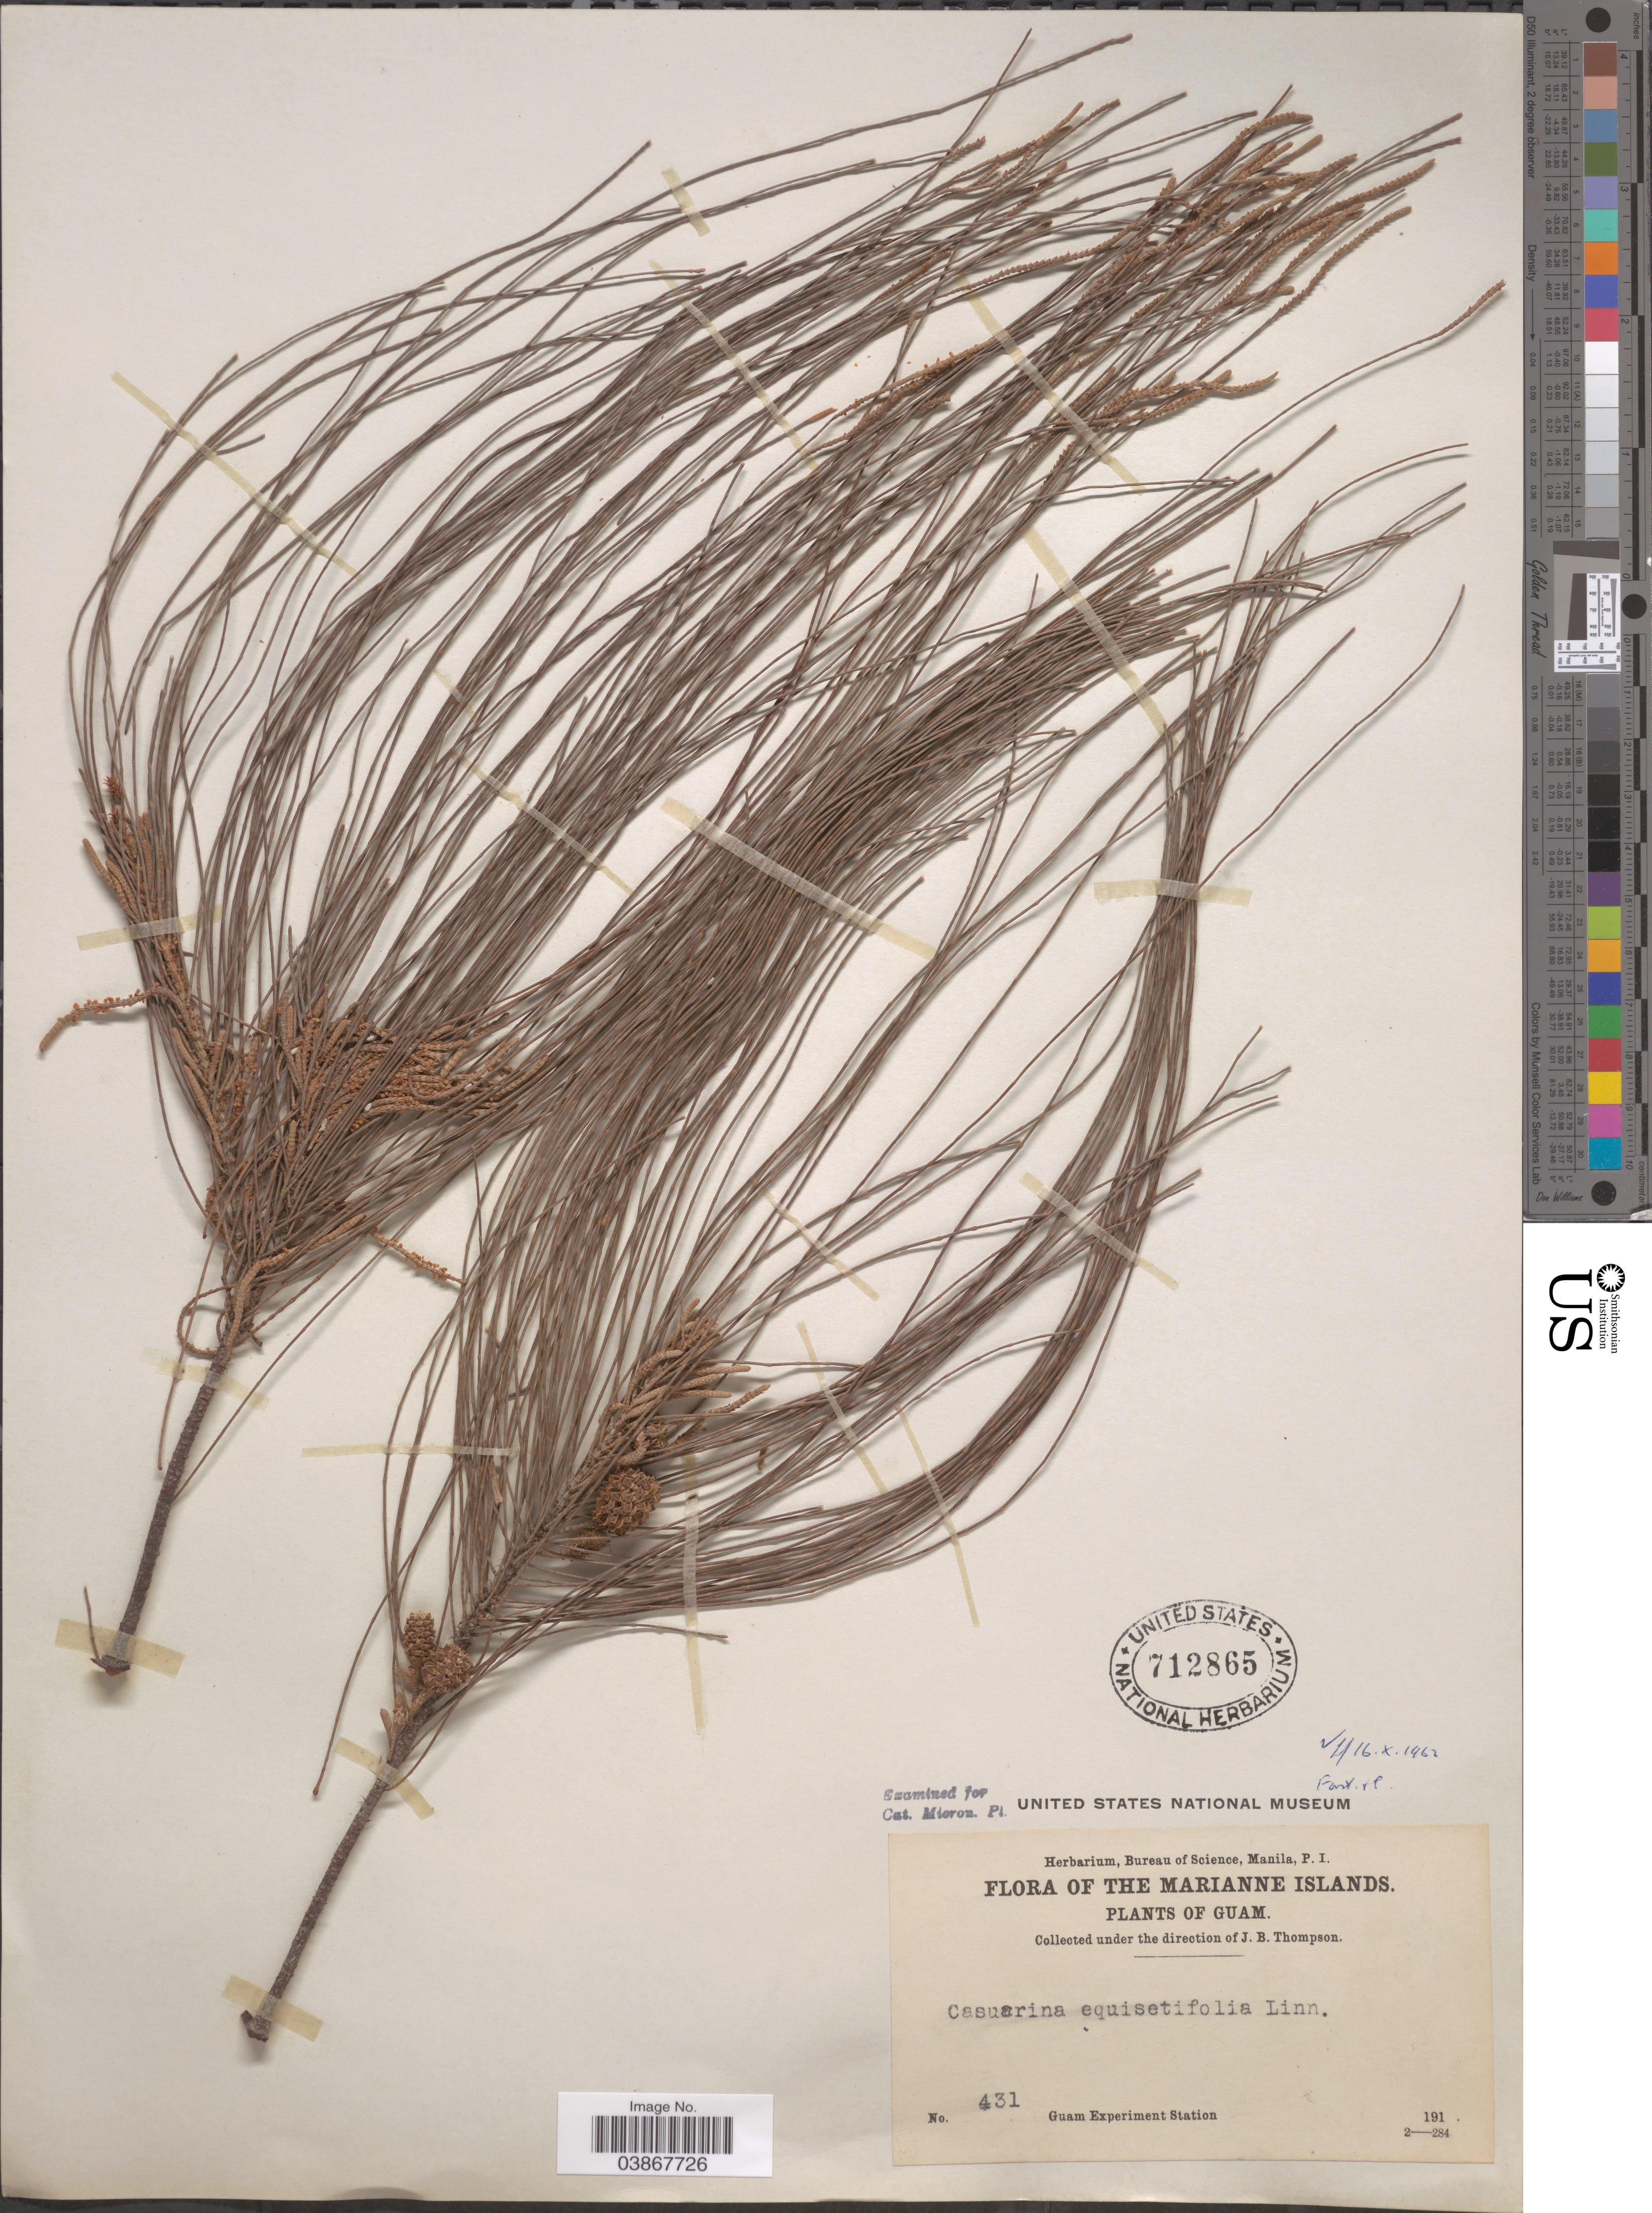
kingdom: Plantae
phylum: Tracheophyta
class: Magnoliopsida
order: Fagales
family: Casuarinaceae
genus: Casuarina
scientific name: Casuarina equisetifolia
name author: L.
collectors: J. B. Thompson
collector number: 431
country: Guam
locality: Marianne Islands.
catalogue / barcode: US 712865